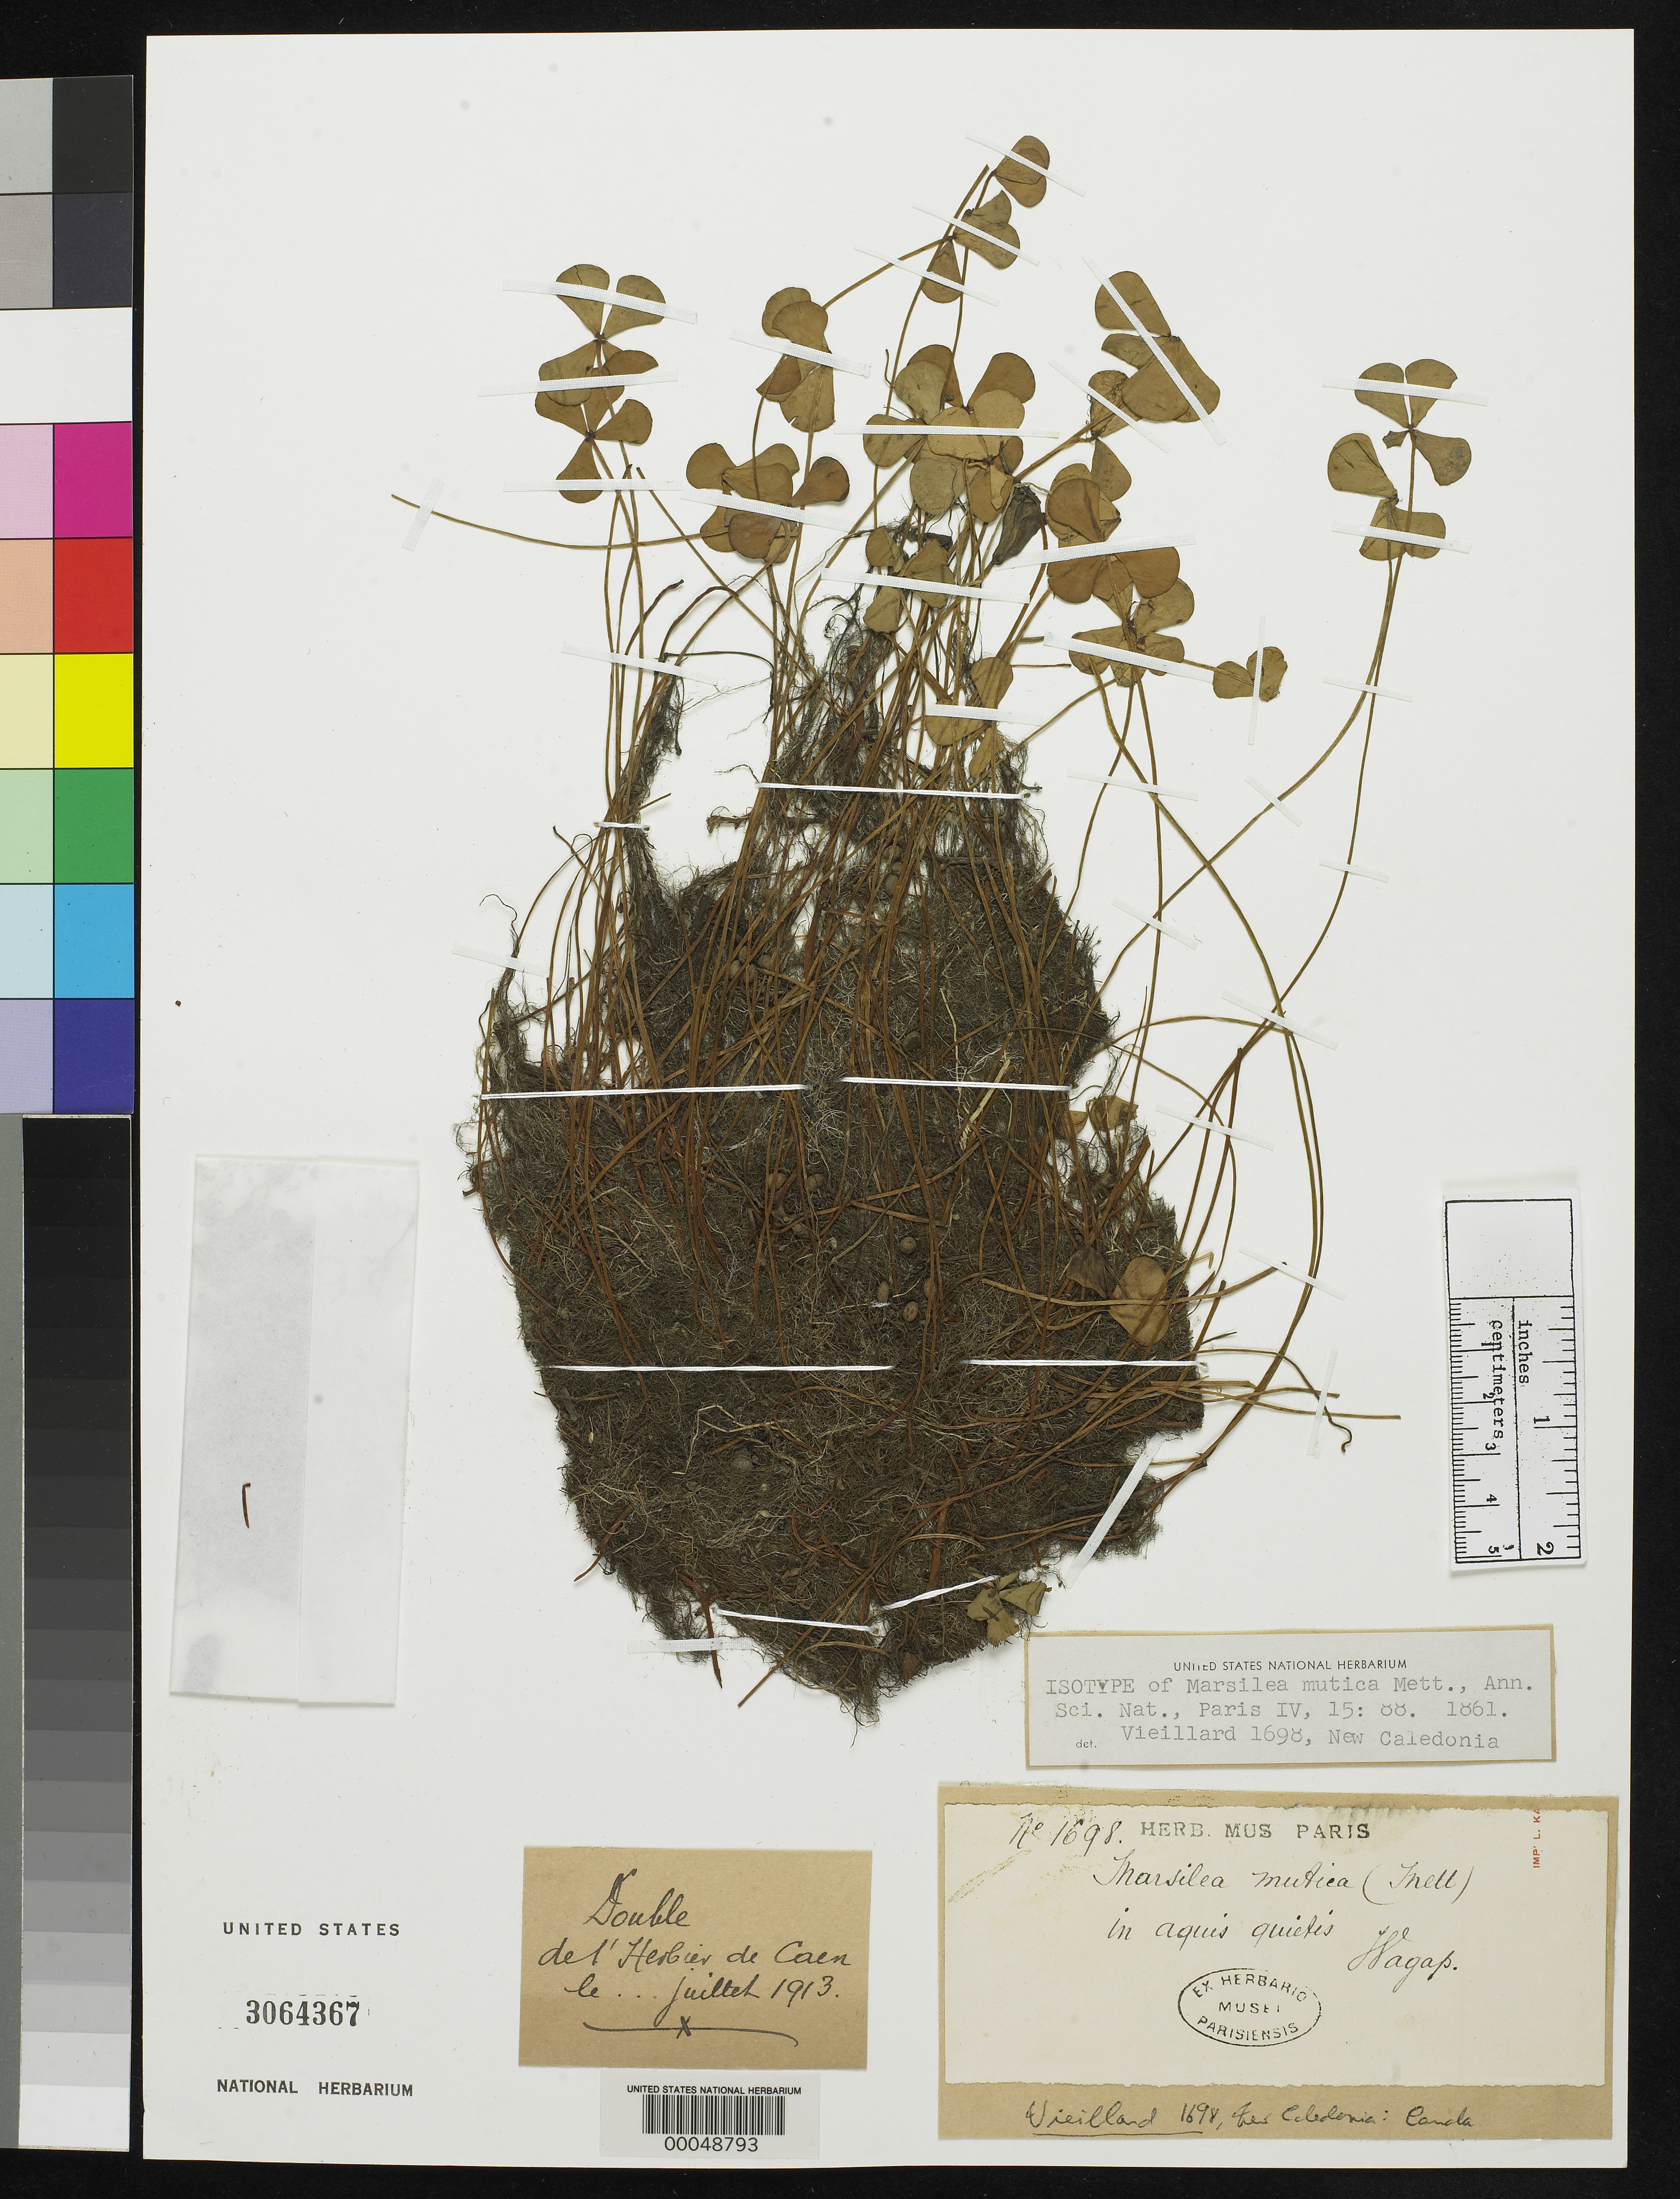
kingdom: Plantae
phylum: Tracheophyta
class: Polypodiopsida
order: Salviniales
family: Marsileaceae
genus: Marsilea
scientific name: Marsilea mutica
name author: Mett.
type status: Isotype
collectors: E. Vieillard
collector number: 1698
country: New Caledonia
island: New Caledonia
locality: Canala, Wagap.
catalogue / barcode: US 3064367